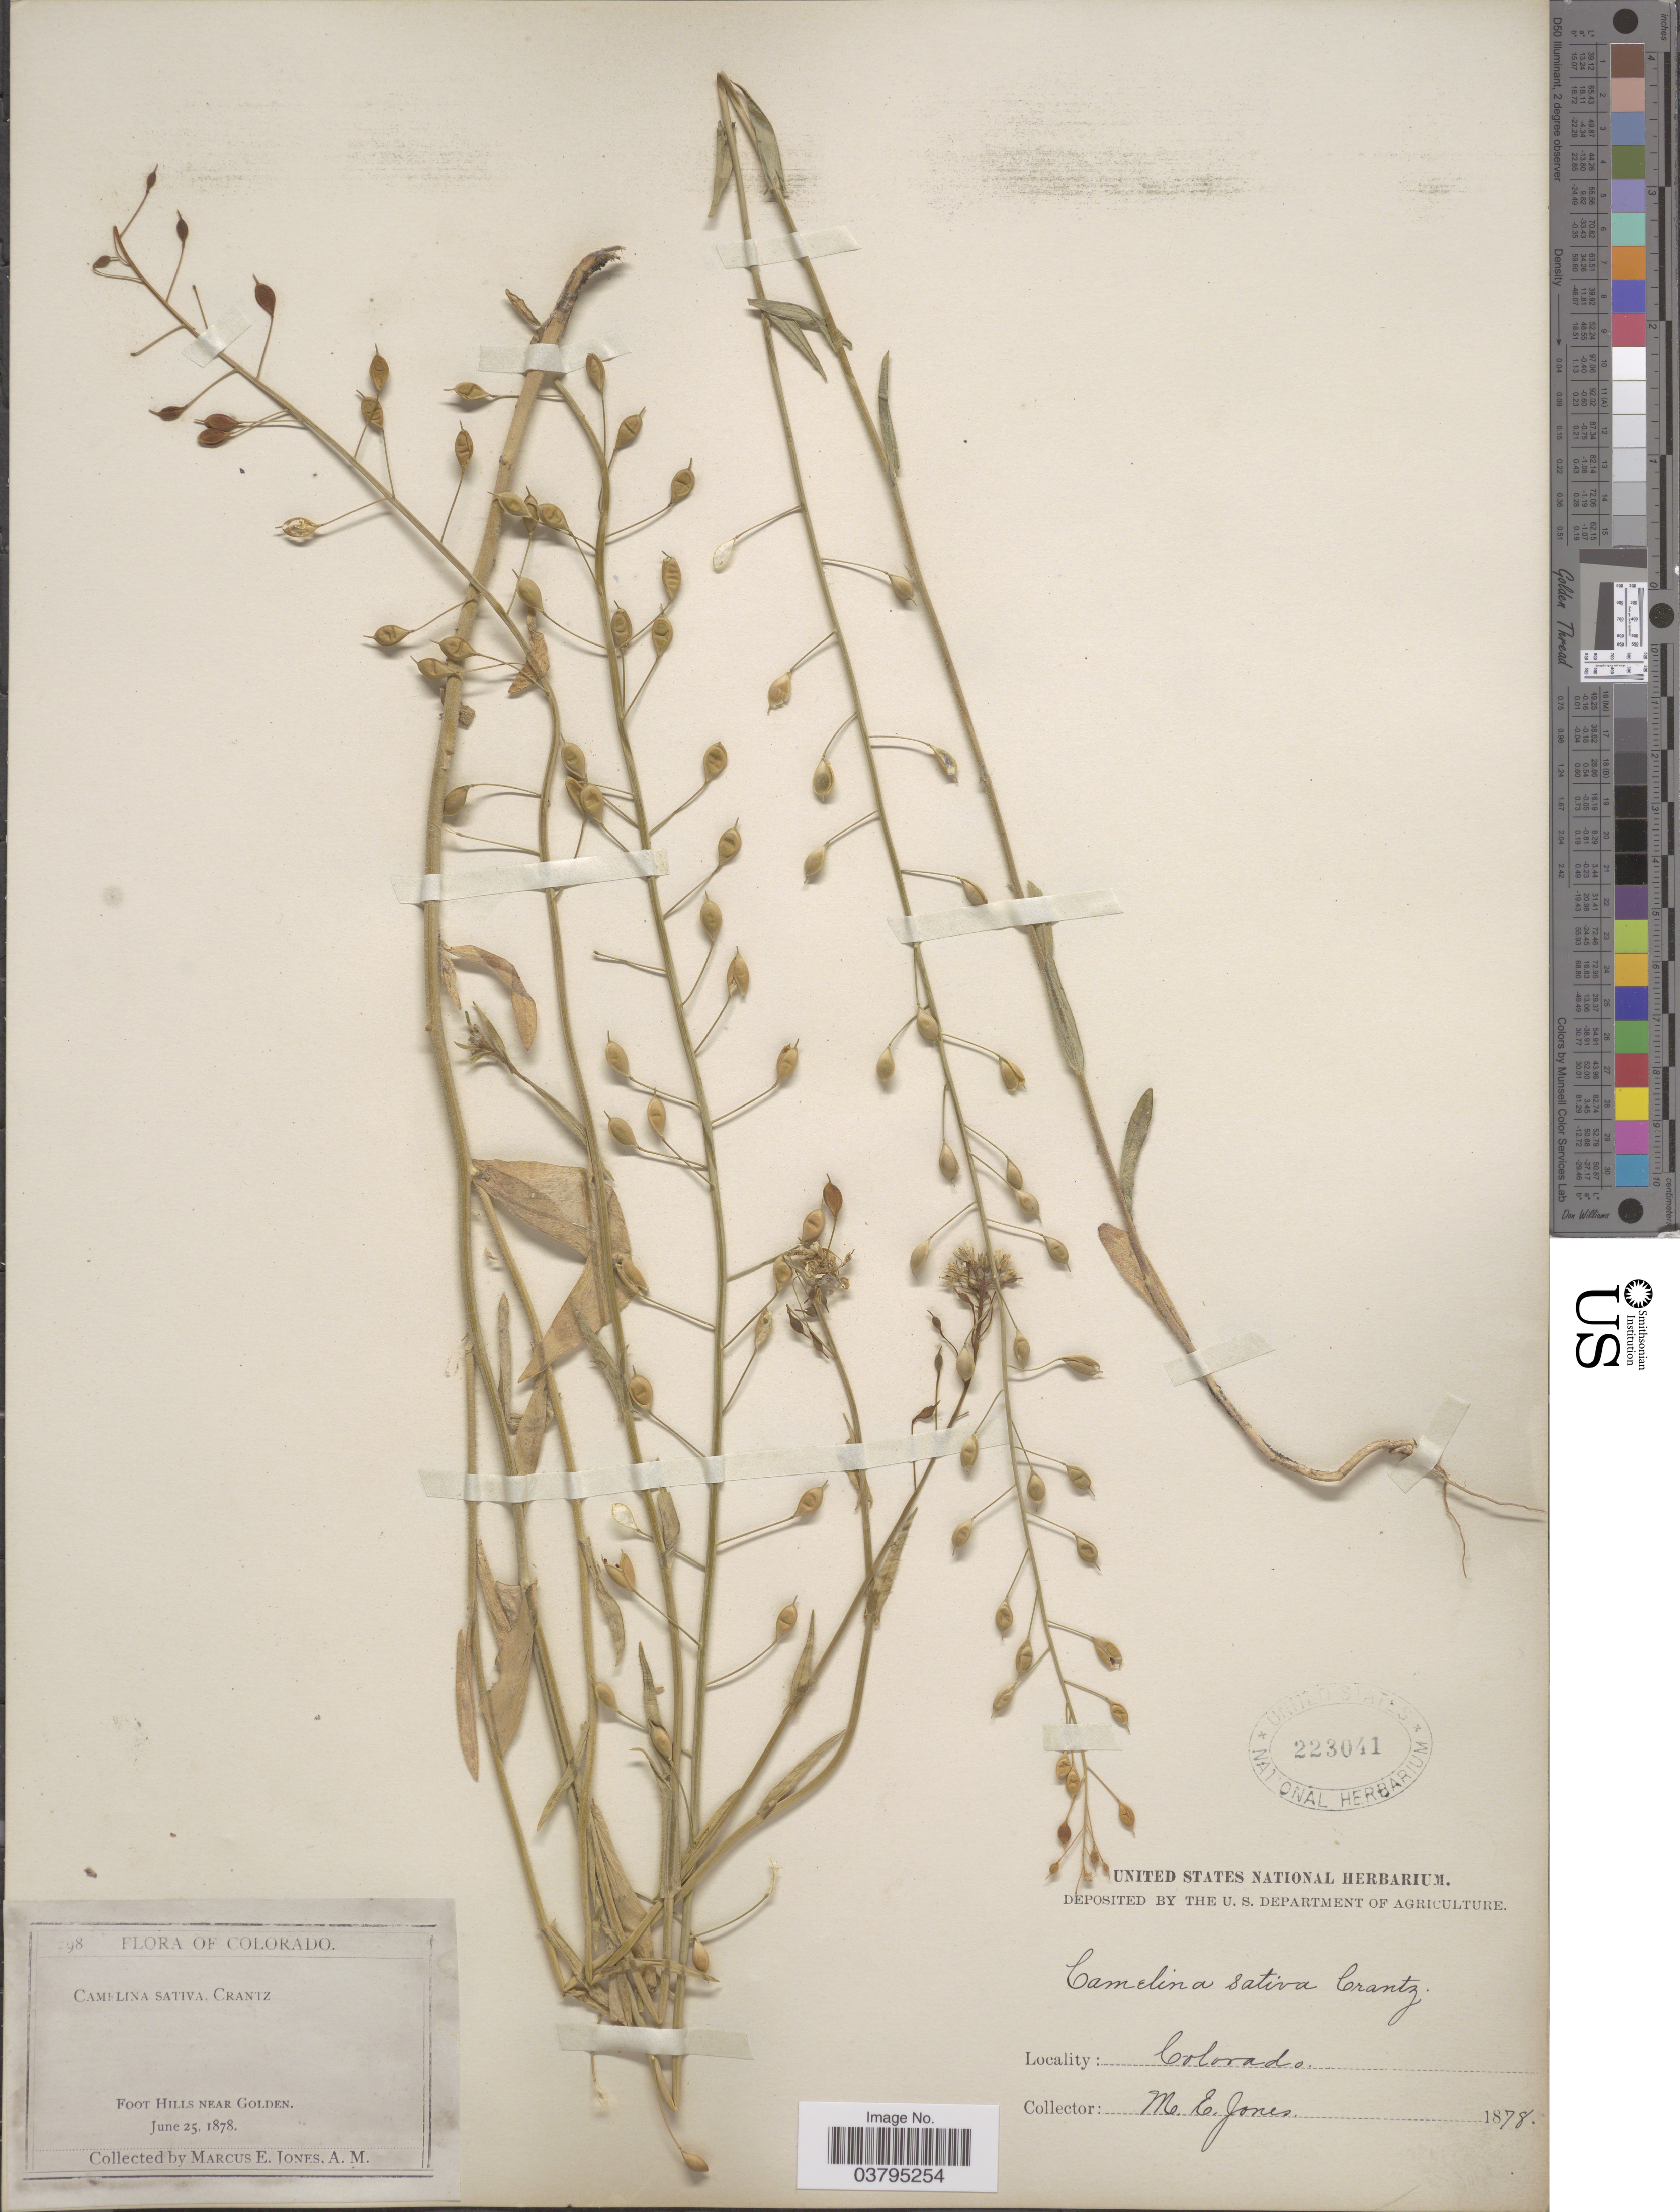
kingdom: Plantae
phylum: Tracheophyta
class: Magnoliopsida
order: Brassicales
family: Brassicaceae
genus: Camelina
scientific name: Camelina sativa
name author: (L.) Crantz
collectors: M. E. Jones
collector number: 298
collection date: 1878-06-25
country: United States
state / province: Colorado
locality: Foot hills near Golden.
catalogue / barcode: US 223041